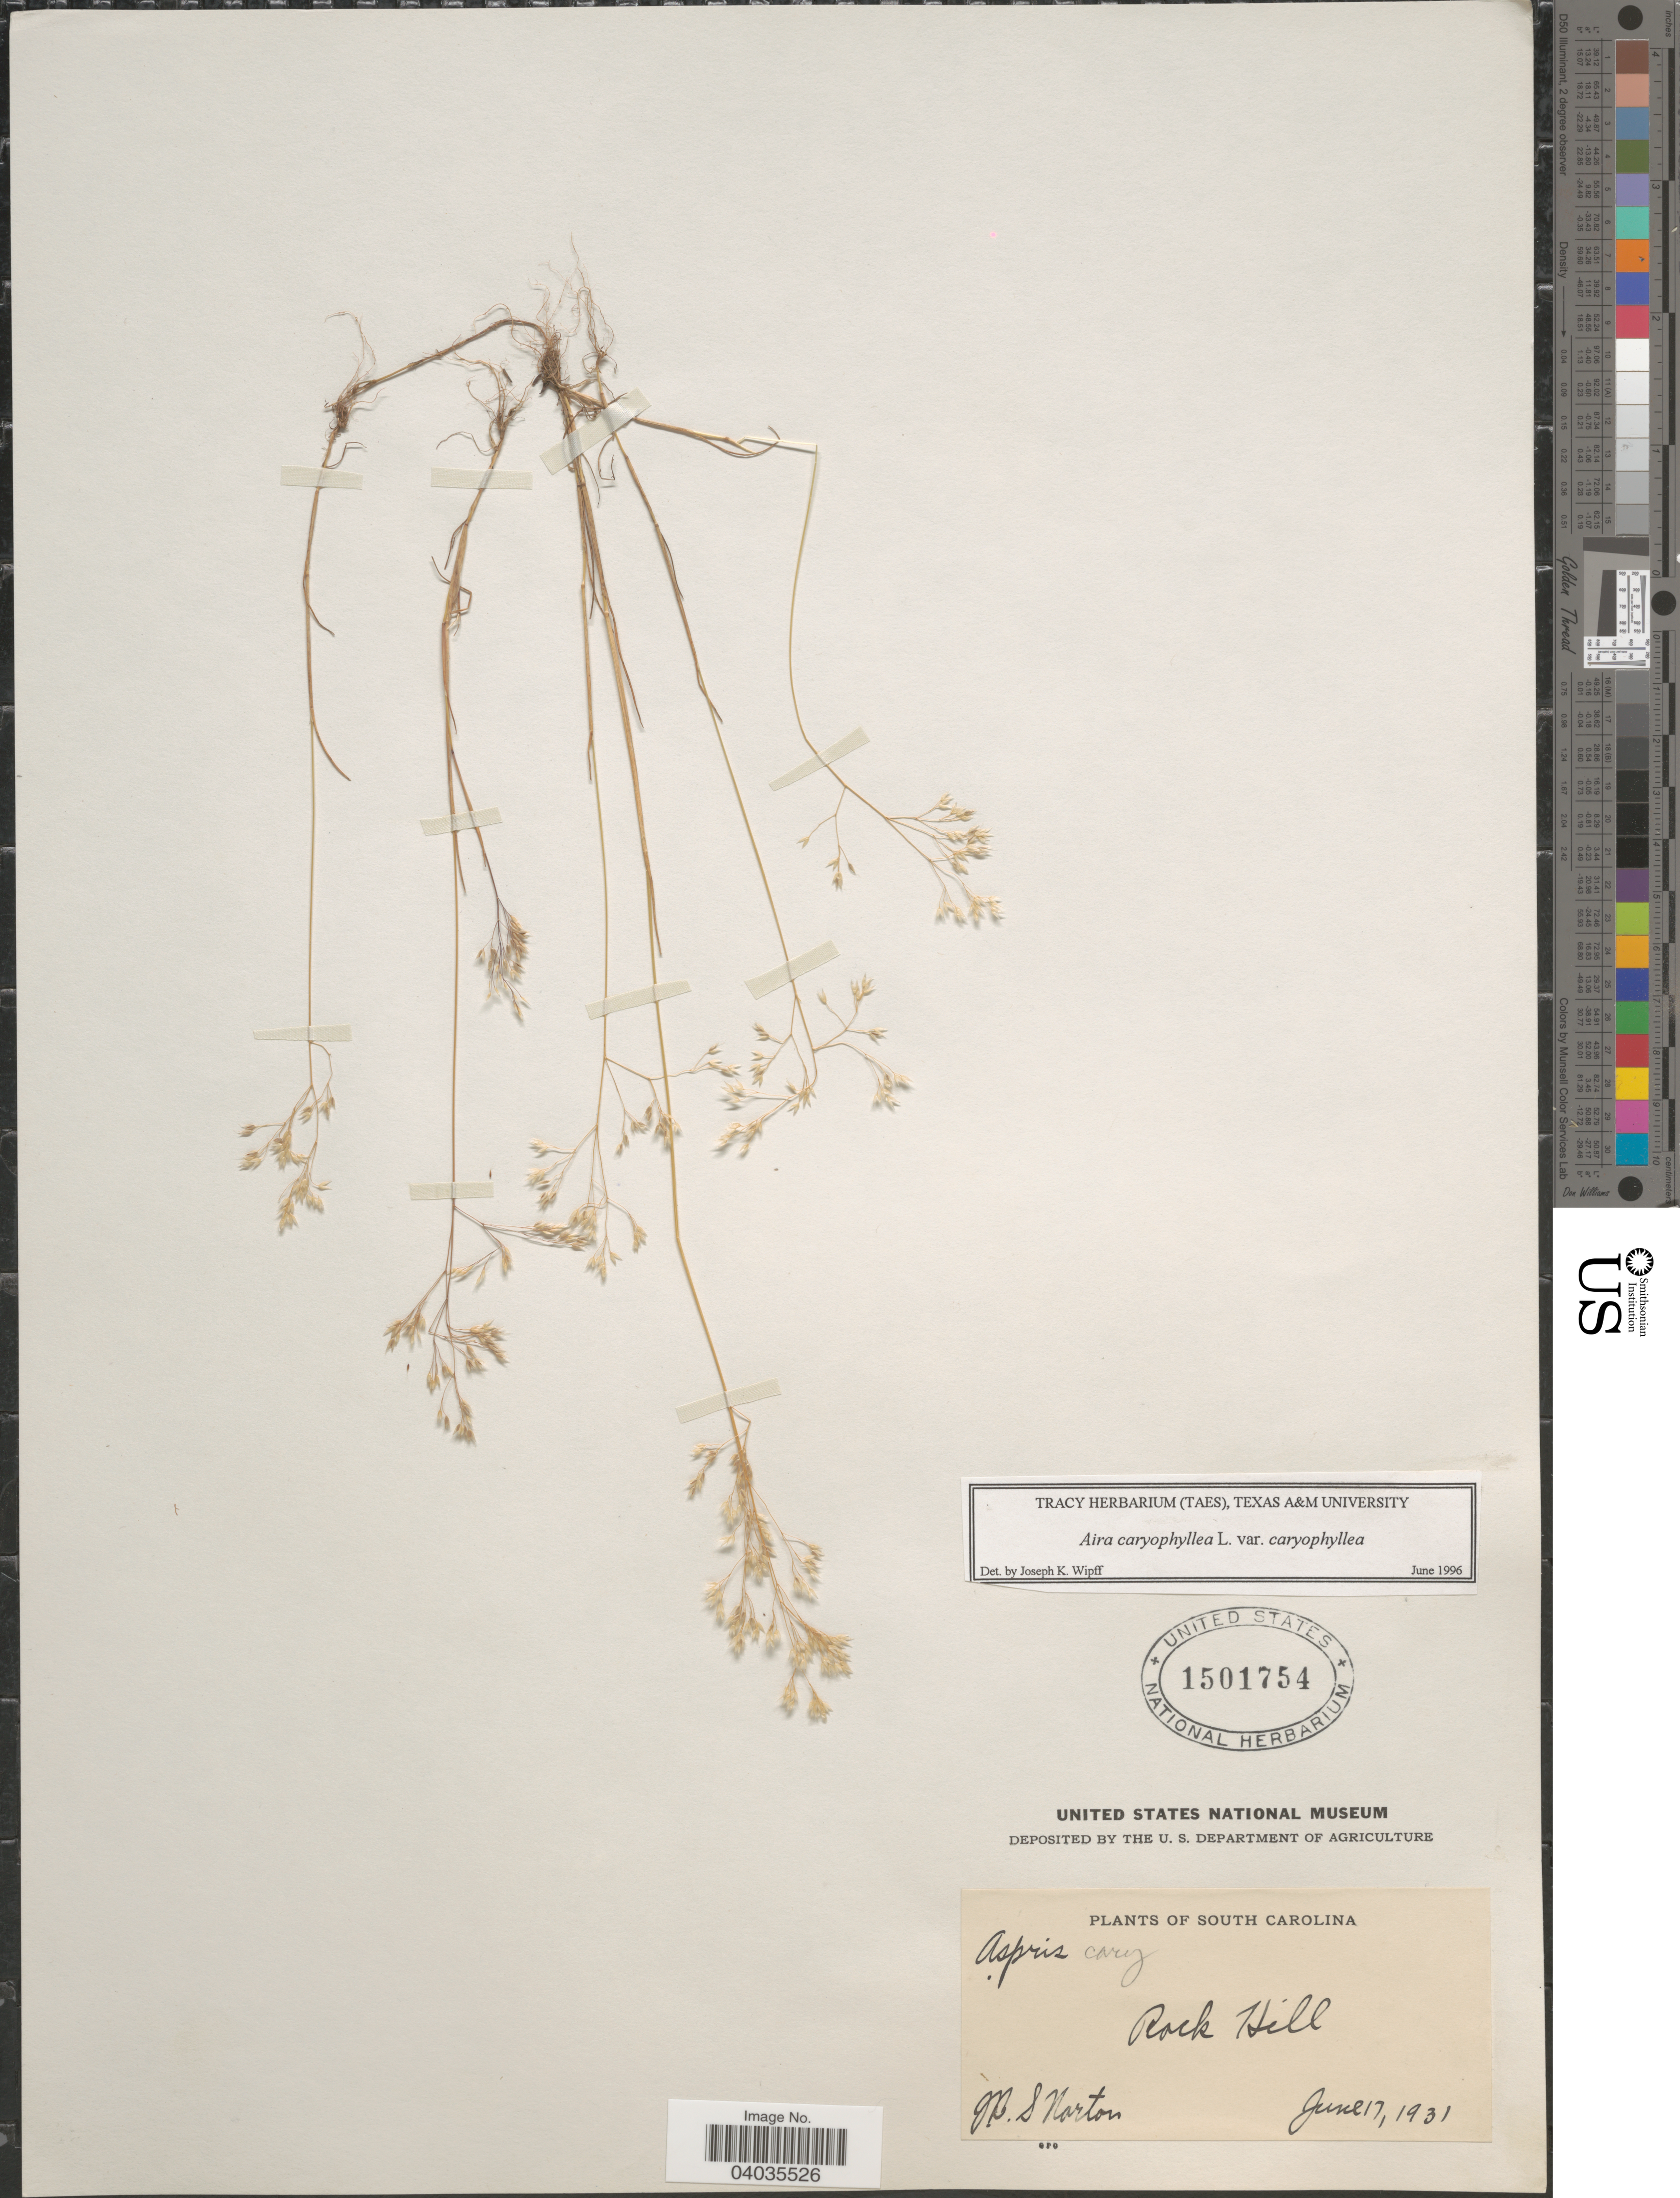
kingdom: Plantae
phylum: Tracheophyta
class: Liliopsida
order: Poales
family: Poaceae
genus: Aira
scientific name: Aira caryophyllea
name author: L.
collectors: J. B. S. Norton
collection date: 1931-06-17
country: United States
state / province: South Carolina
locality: Rock Hill.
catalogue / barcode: US 1501754